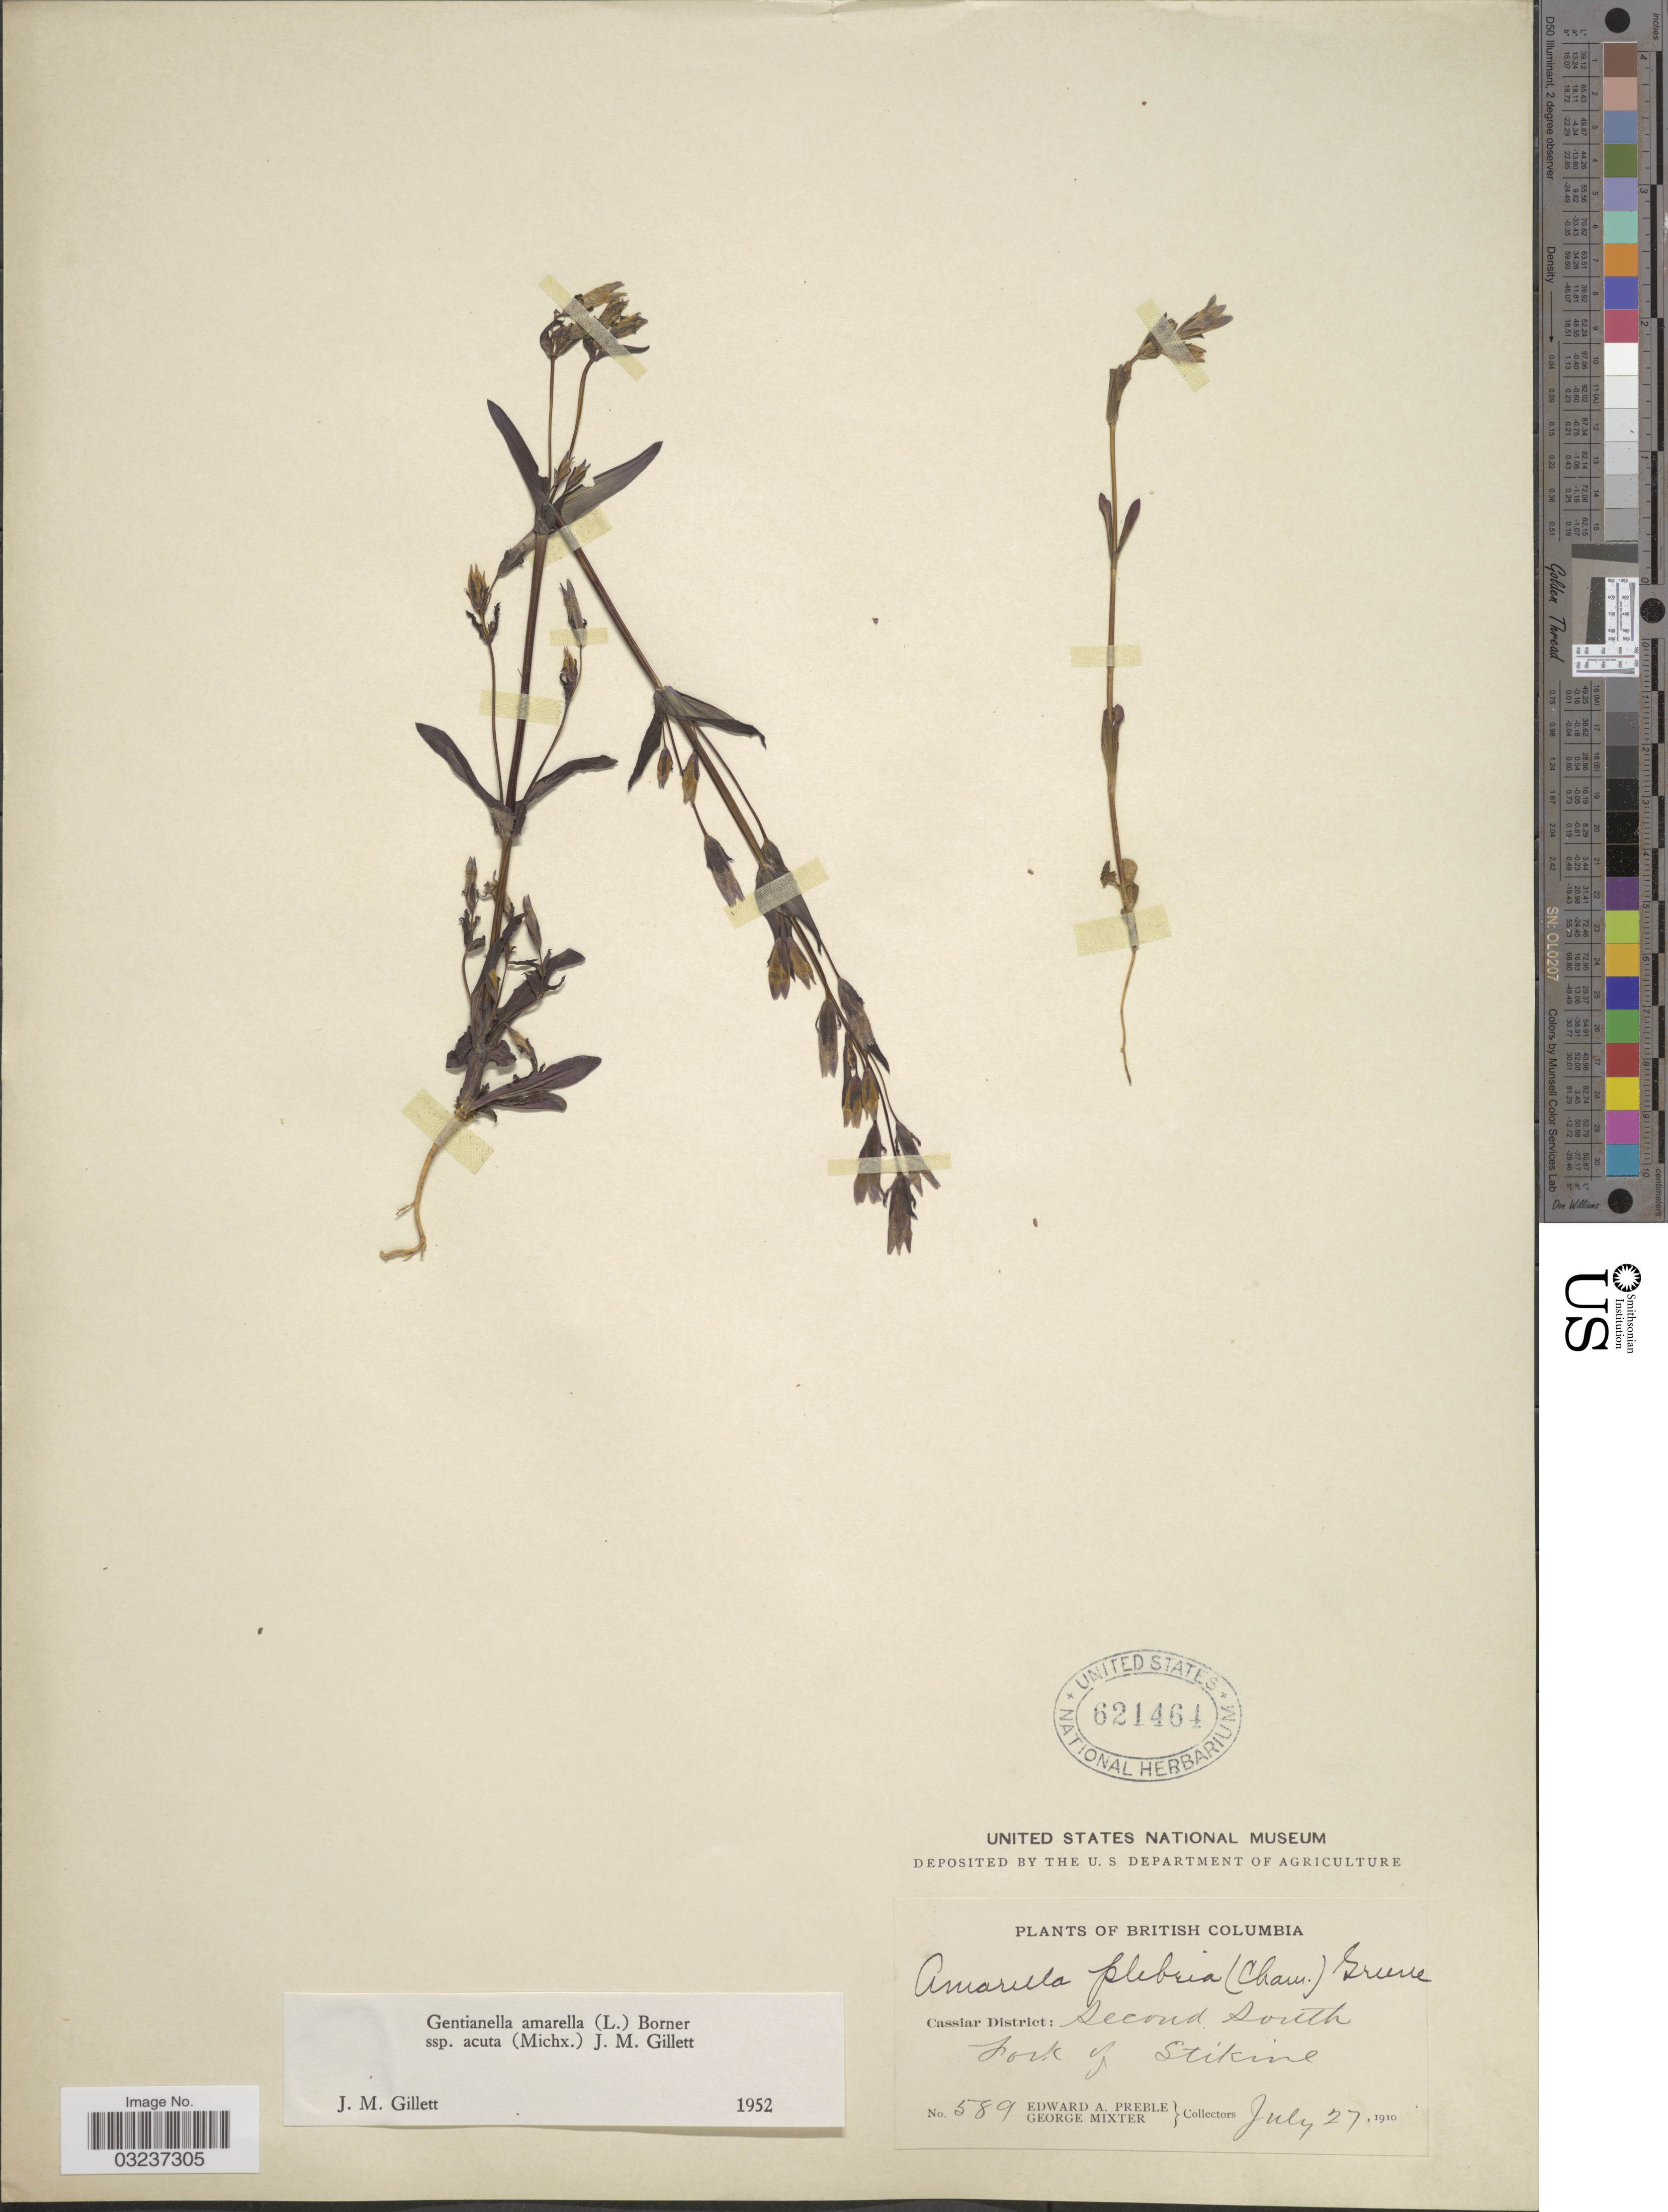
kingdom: Plantae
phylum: Tracheophyta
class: Magnoliopsida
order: Gentianales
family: Gentianaceae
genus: Gentianella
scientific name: Gentianella amarella subsp. acuta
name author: (Michx.) J.M. Gillett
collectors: E. Preble & G. Mixter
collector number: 589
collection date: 1910-07-27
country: Canada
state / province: British Columbia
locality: Cassiar District: Second South Fork of Stikine.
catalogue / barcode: US 621464